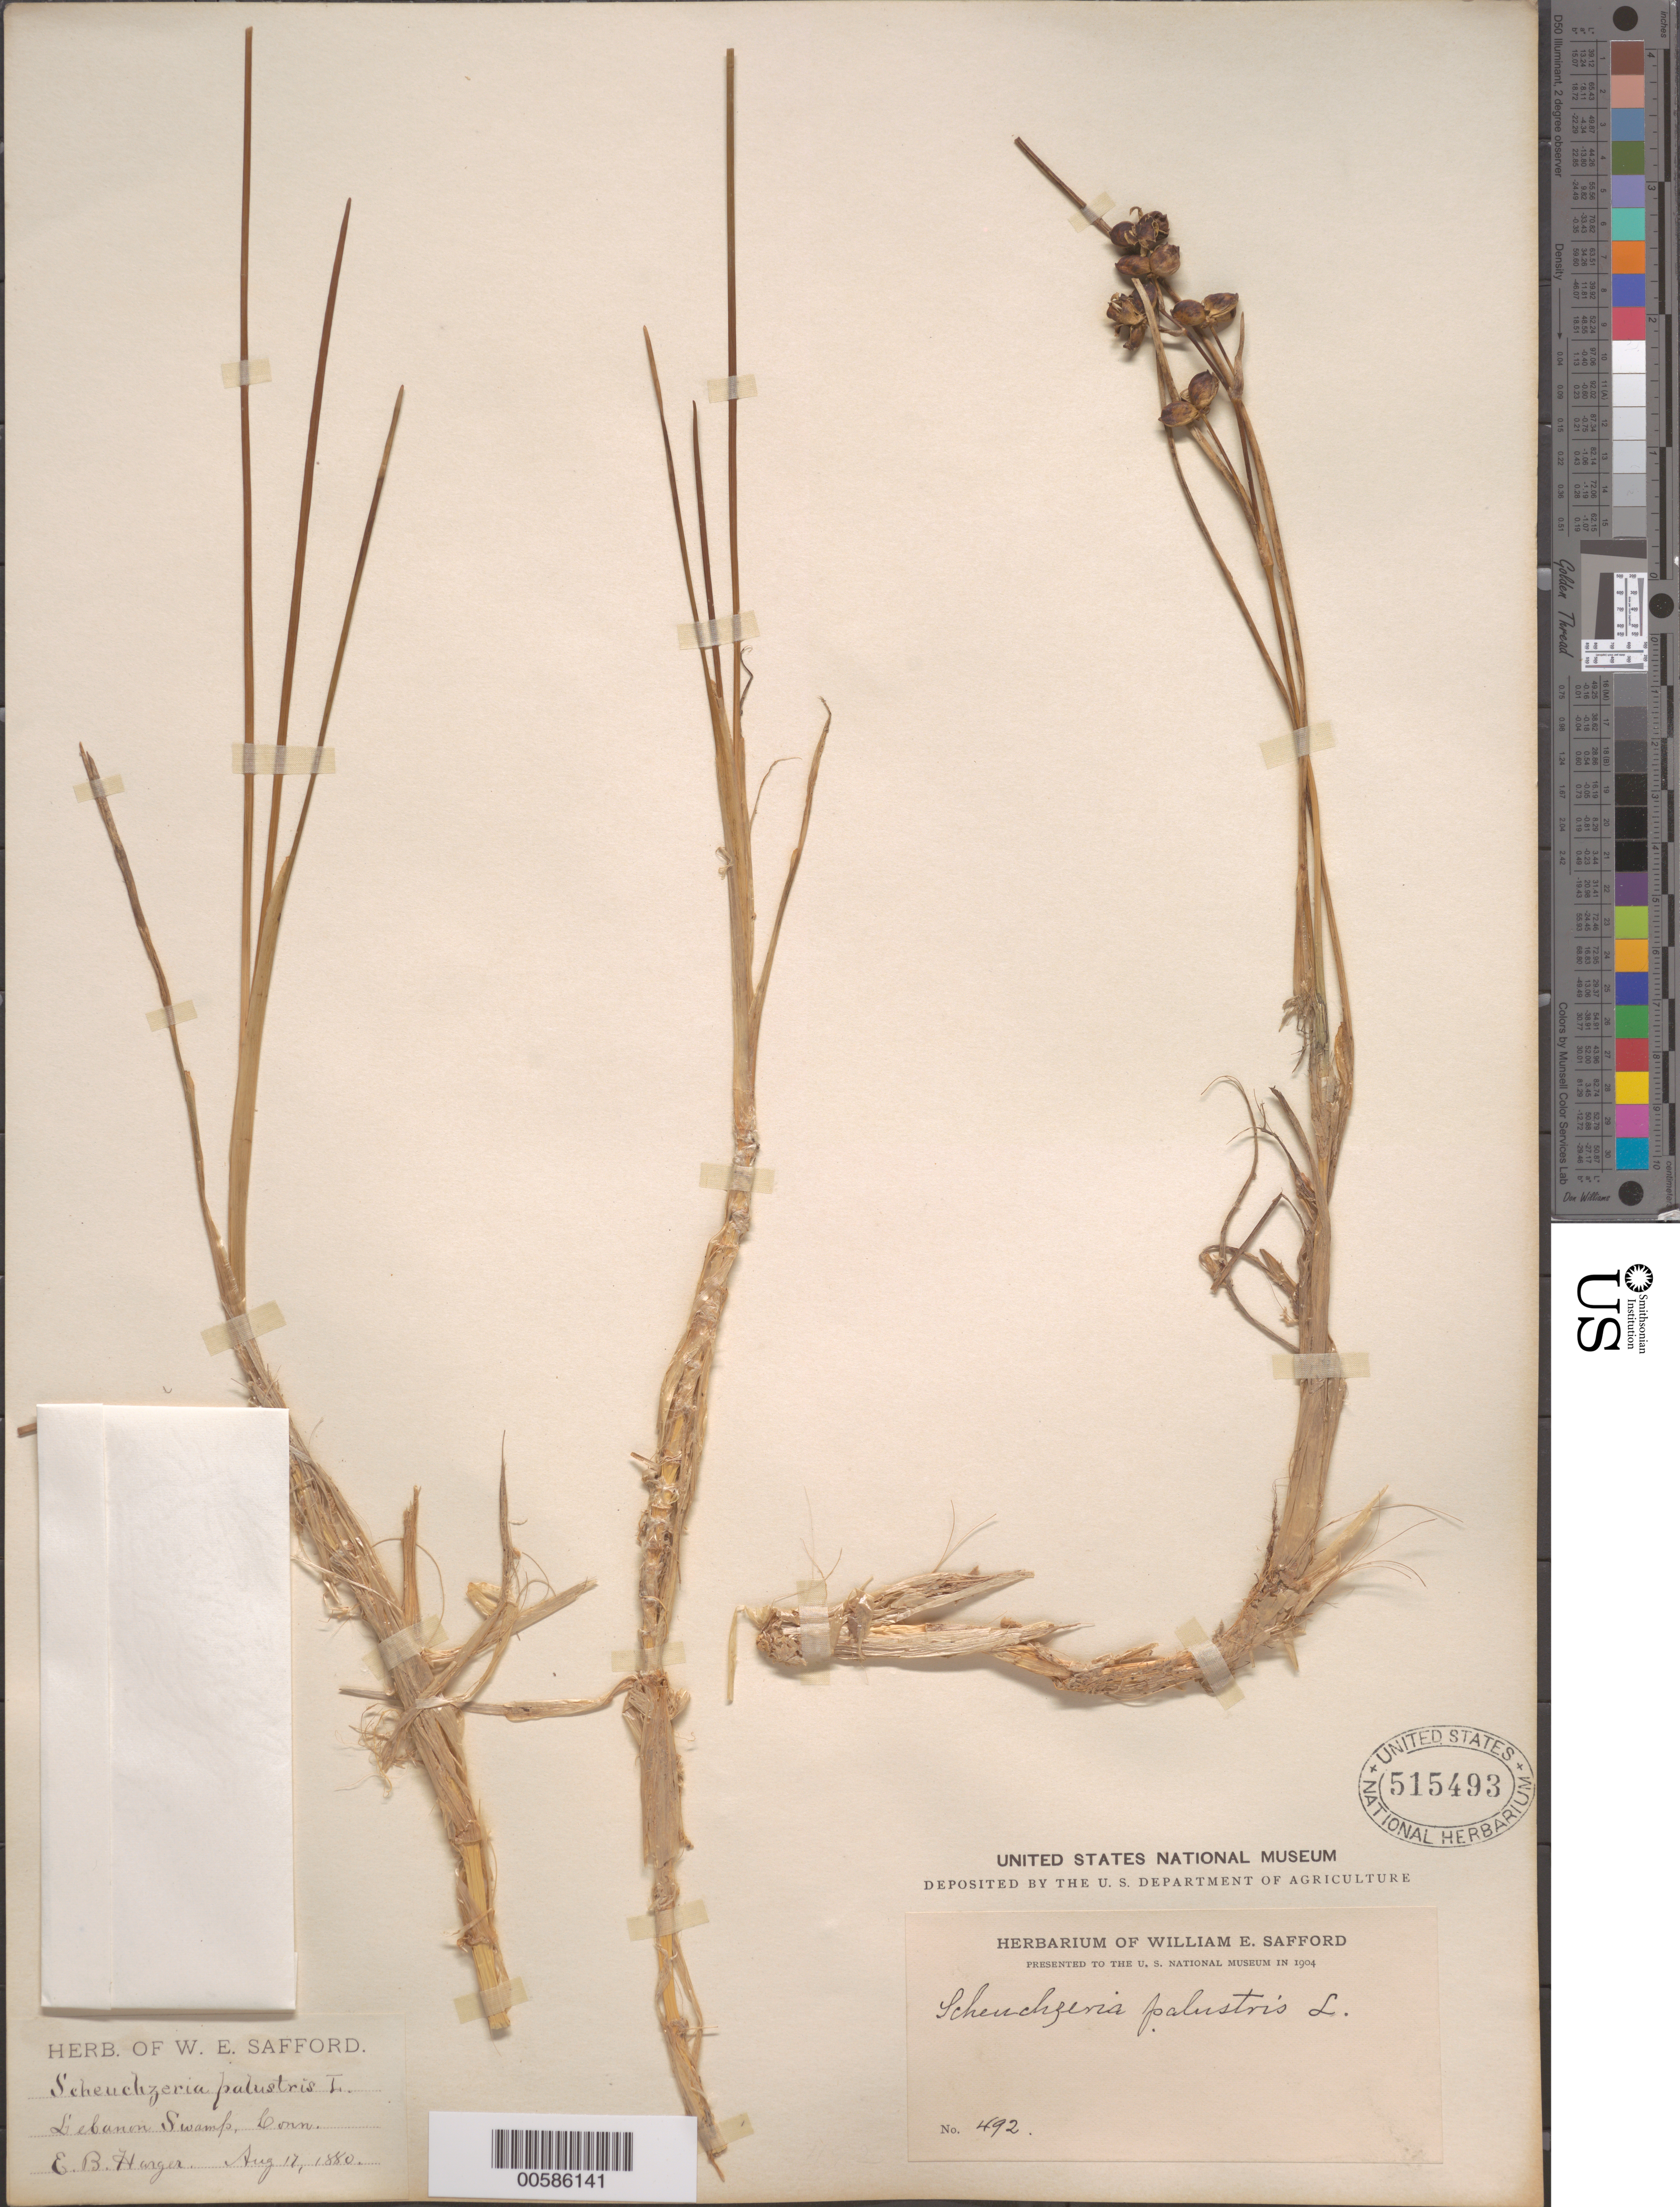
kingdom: Plantae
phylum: Tracheophyta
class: Liliopsida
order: Alismatales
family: Scheuchzeriaceae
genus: Scheuchzeria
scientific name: Scheuchzeria palustris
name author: L.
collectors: E. B. Harger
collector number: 492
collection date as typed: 17 Aug 1880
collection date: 1880-08-17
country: United States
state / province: Connecticut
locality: Lebanon Swamp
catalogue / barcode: US 515493